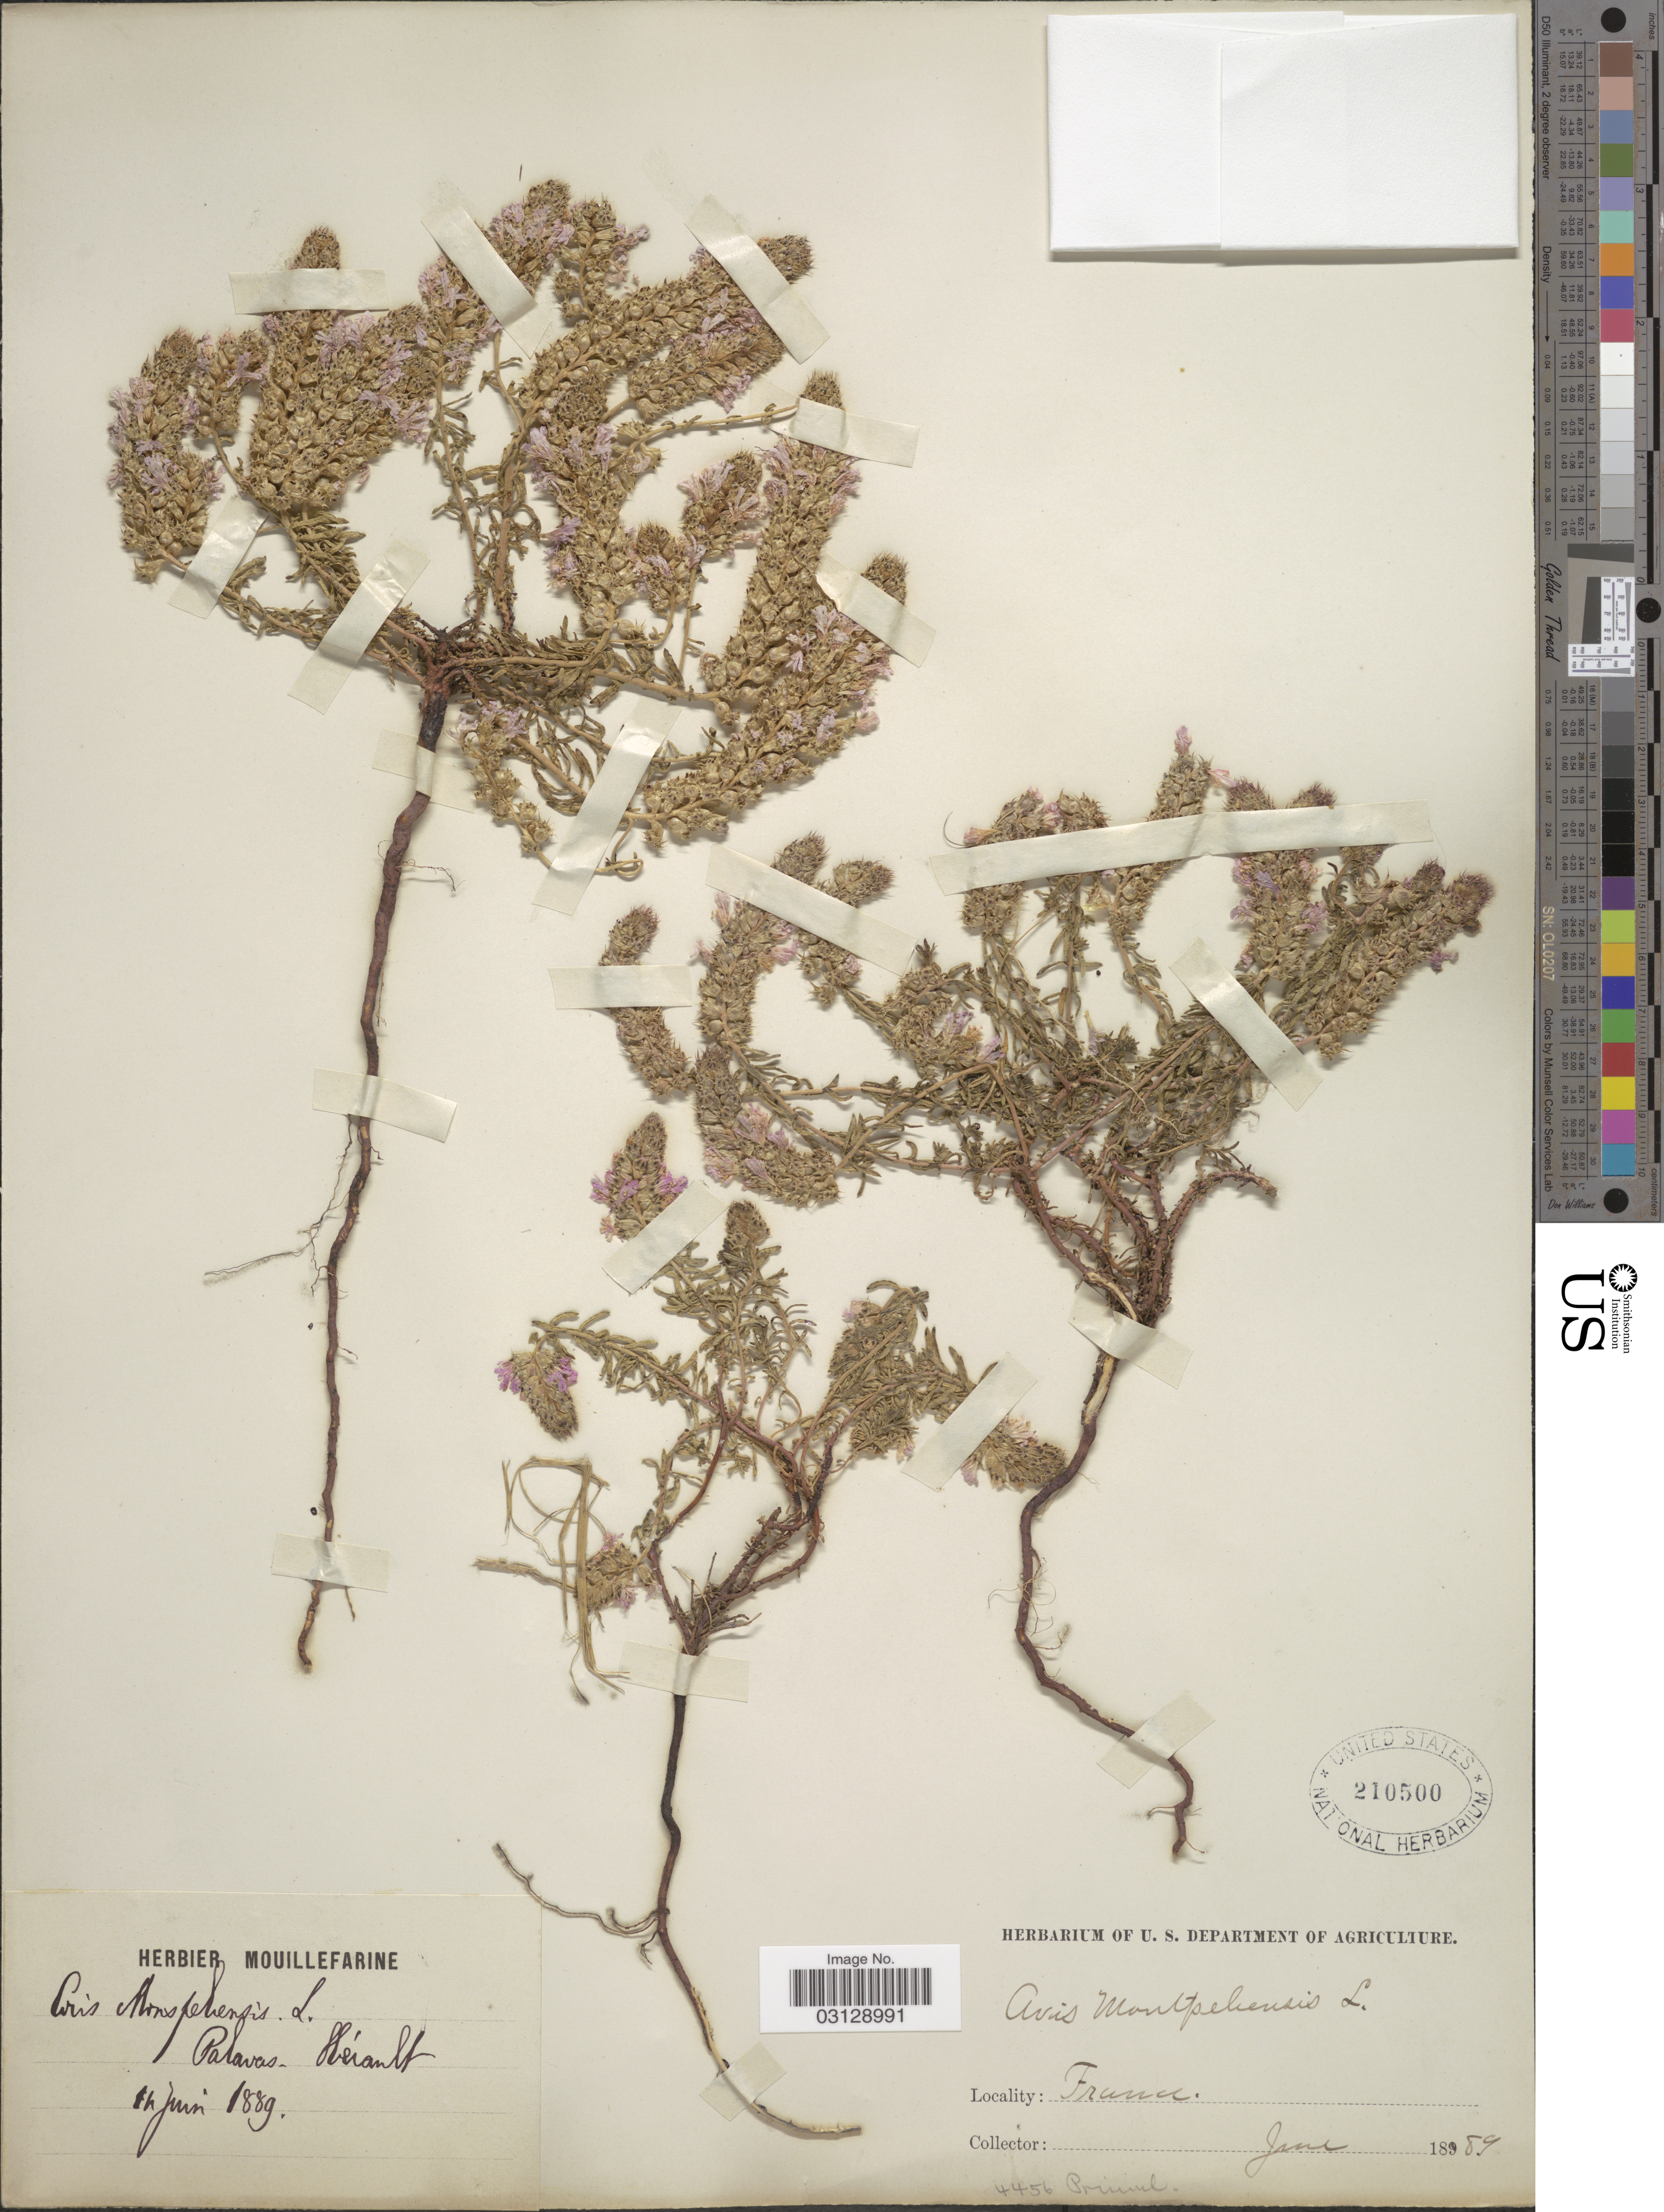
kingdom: Plantae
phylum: Tracheophyta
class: Magnoliopsida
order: Ericales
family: Primulaceae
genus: Coris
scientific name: Coris monspeliensis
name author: L.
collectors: ex herb. Mouillefarine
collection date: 1889-06-14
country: France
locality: Palavas. Hérault.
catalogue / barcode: US 210500